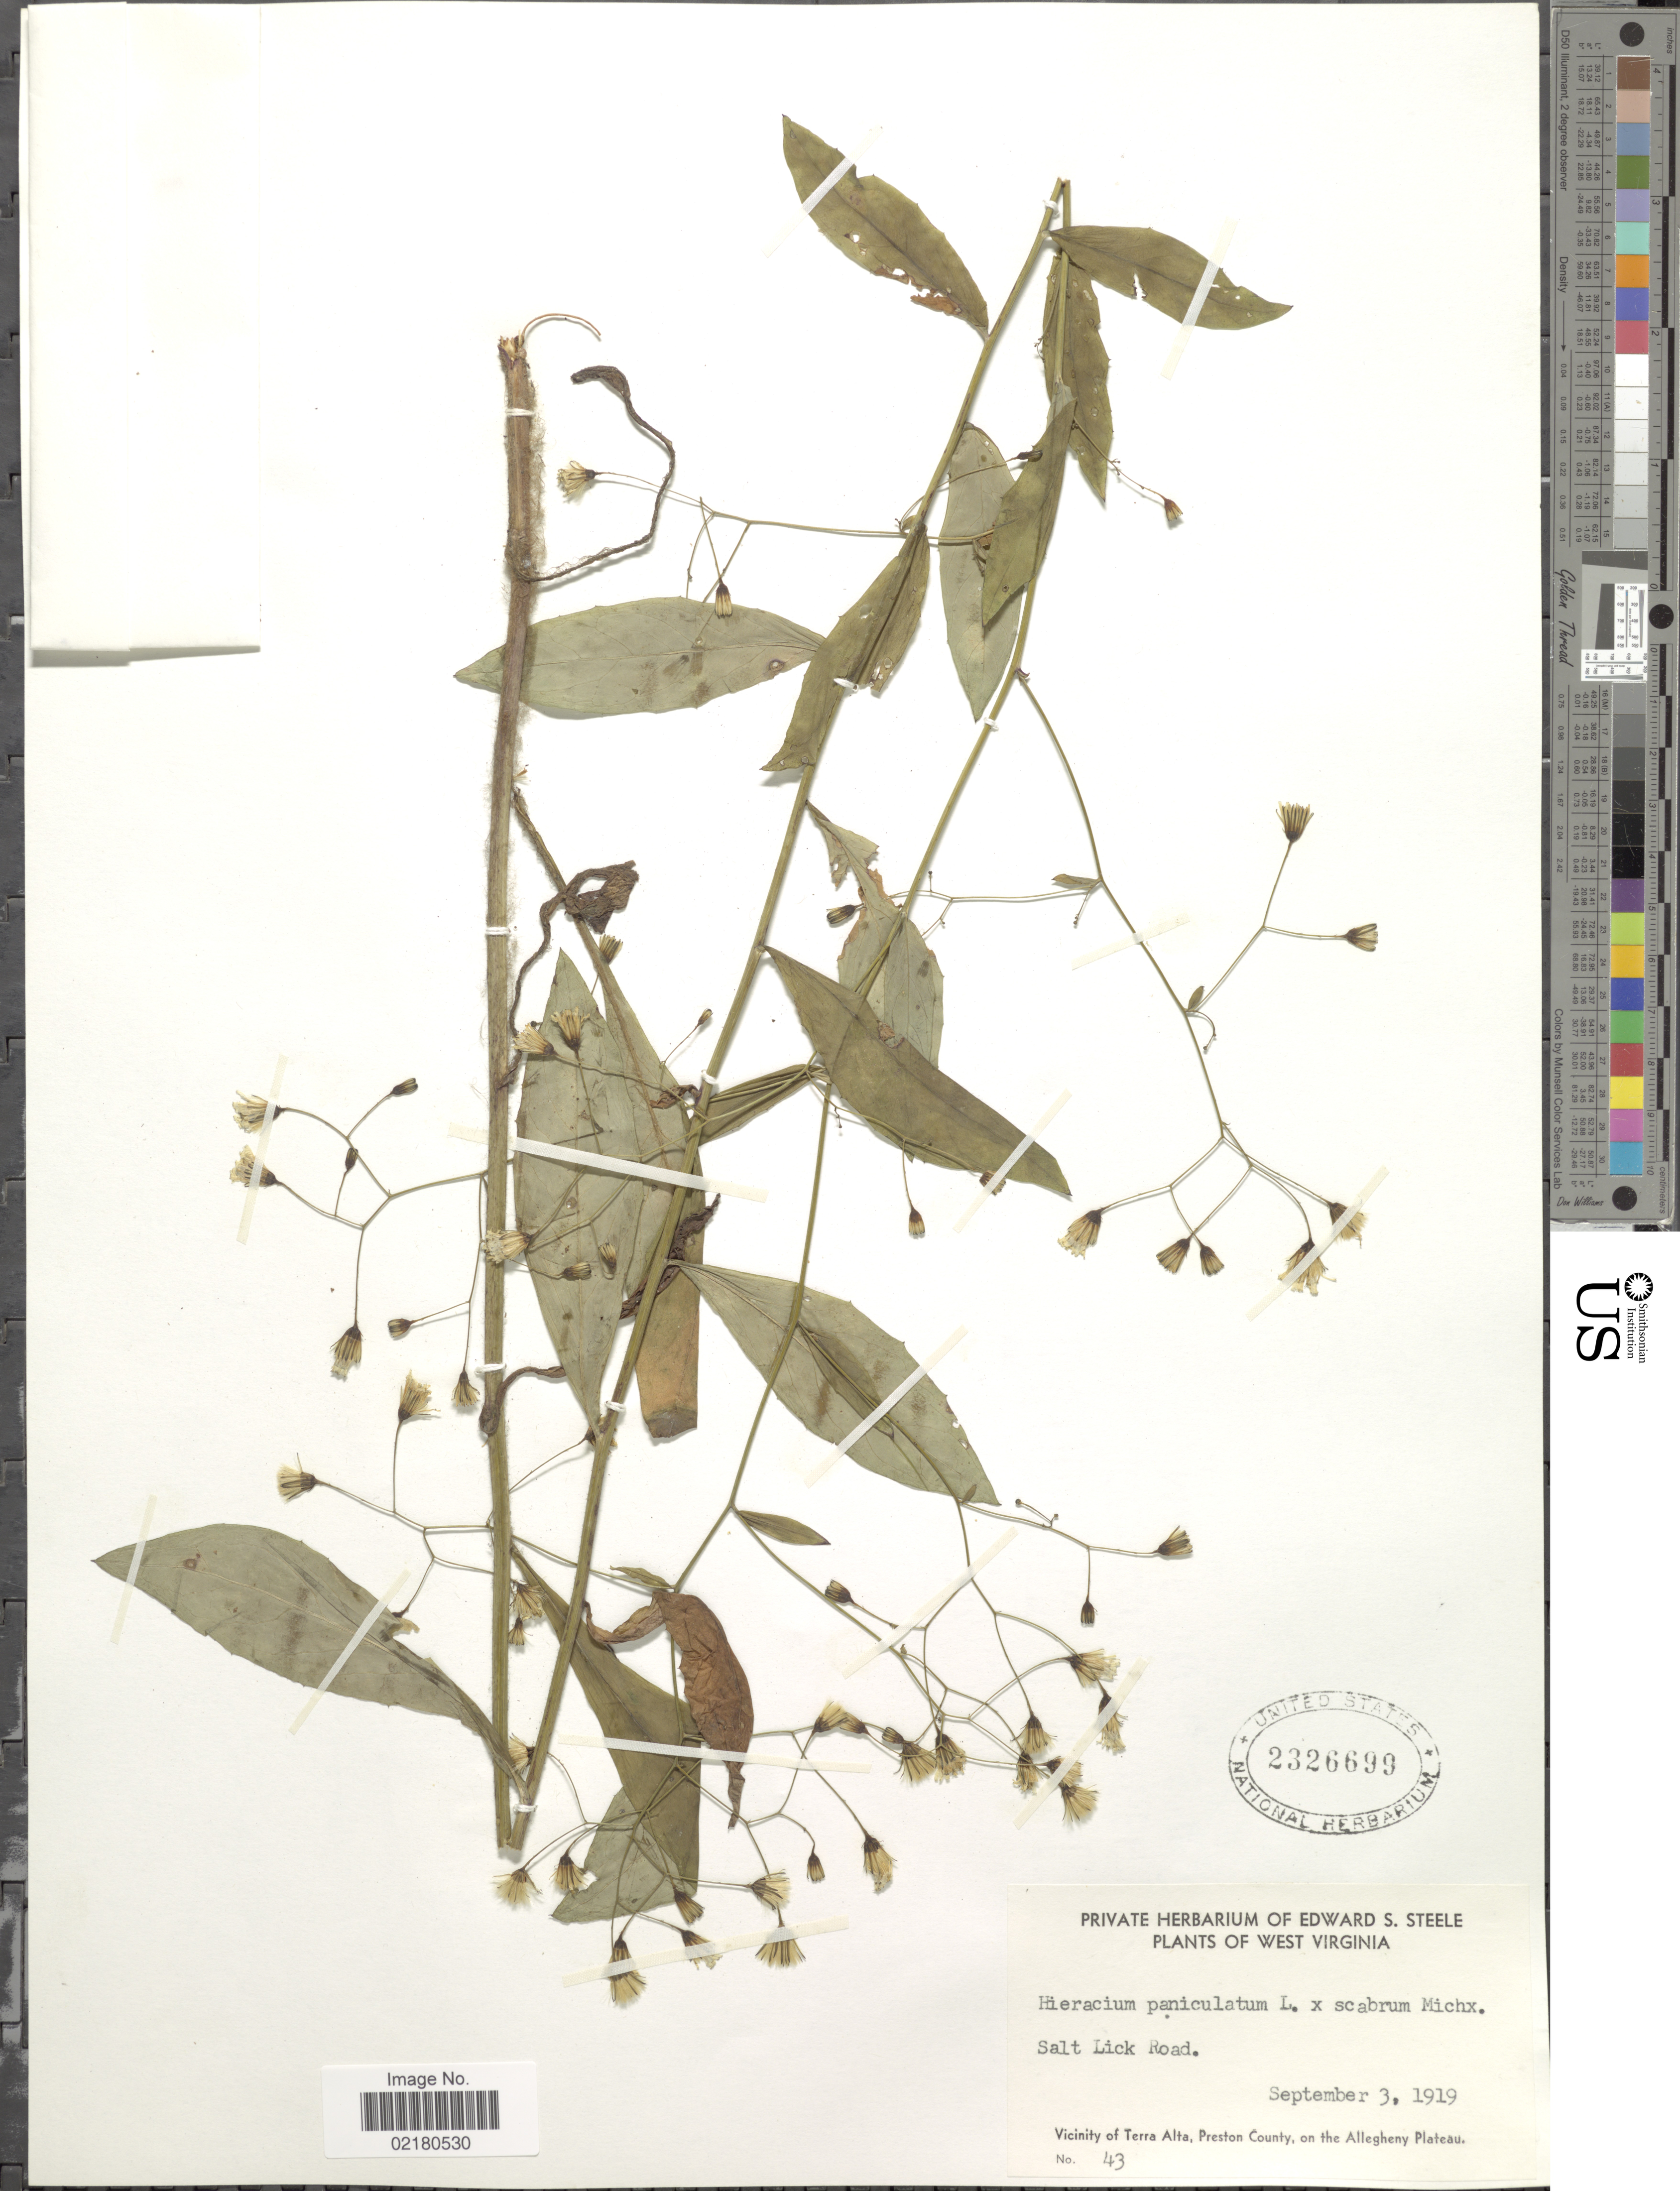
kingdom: Plantae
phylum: Tracheophyta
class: Magnoliopsida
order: Asterales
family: Asteraceae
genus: Hieracium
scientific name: Hieracium paniculatum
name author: L.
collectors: ex herb. Edward S. Steele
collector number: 43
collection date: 1919-09-03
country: United States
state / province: West Virginia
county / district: Preston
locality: Salt Lick Road, Vicinity of Terra Alta, Preston County, on the Allegheny Plateau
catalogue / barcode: US 2326699